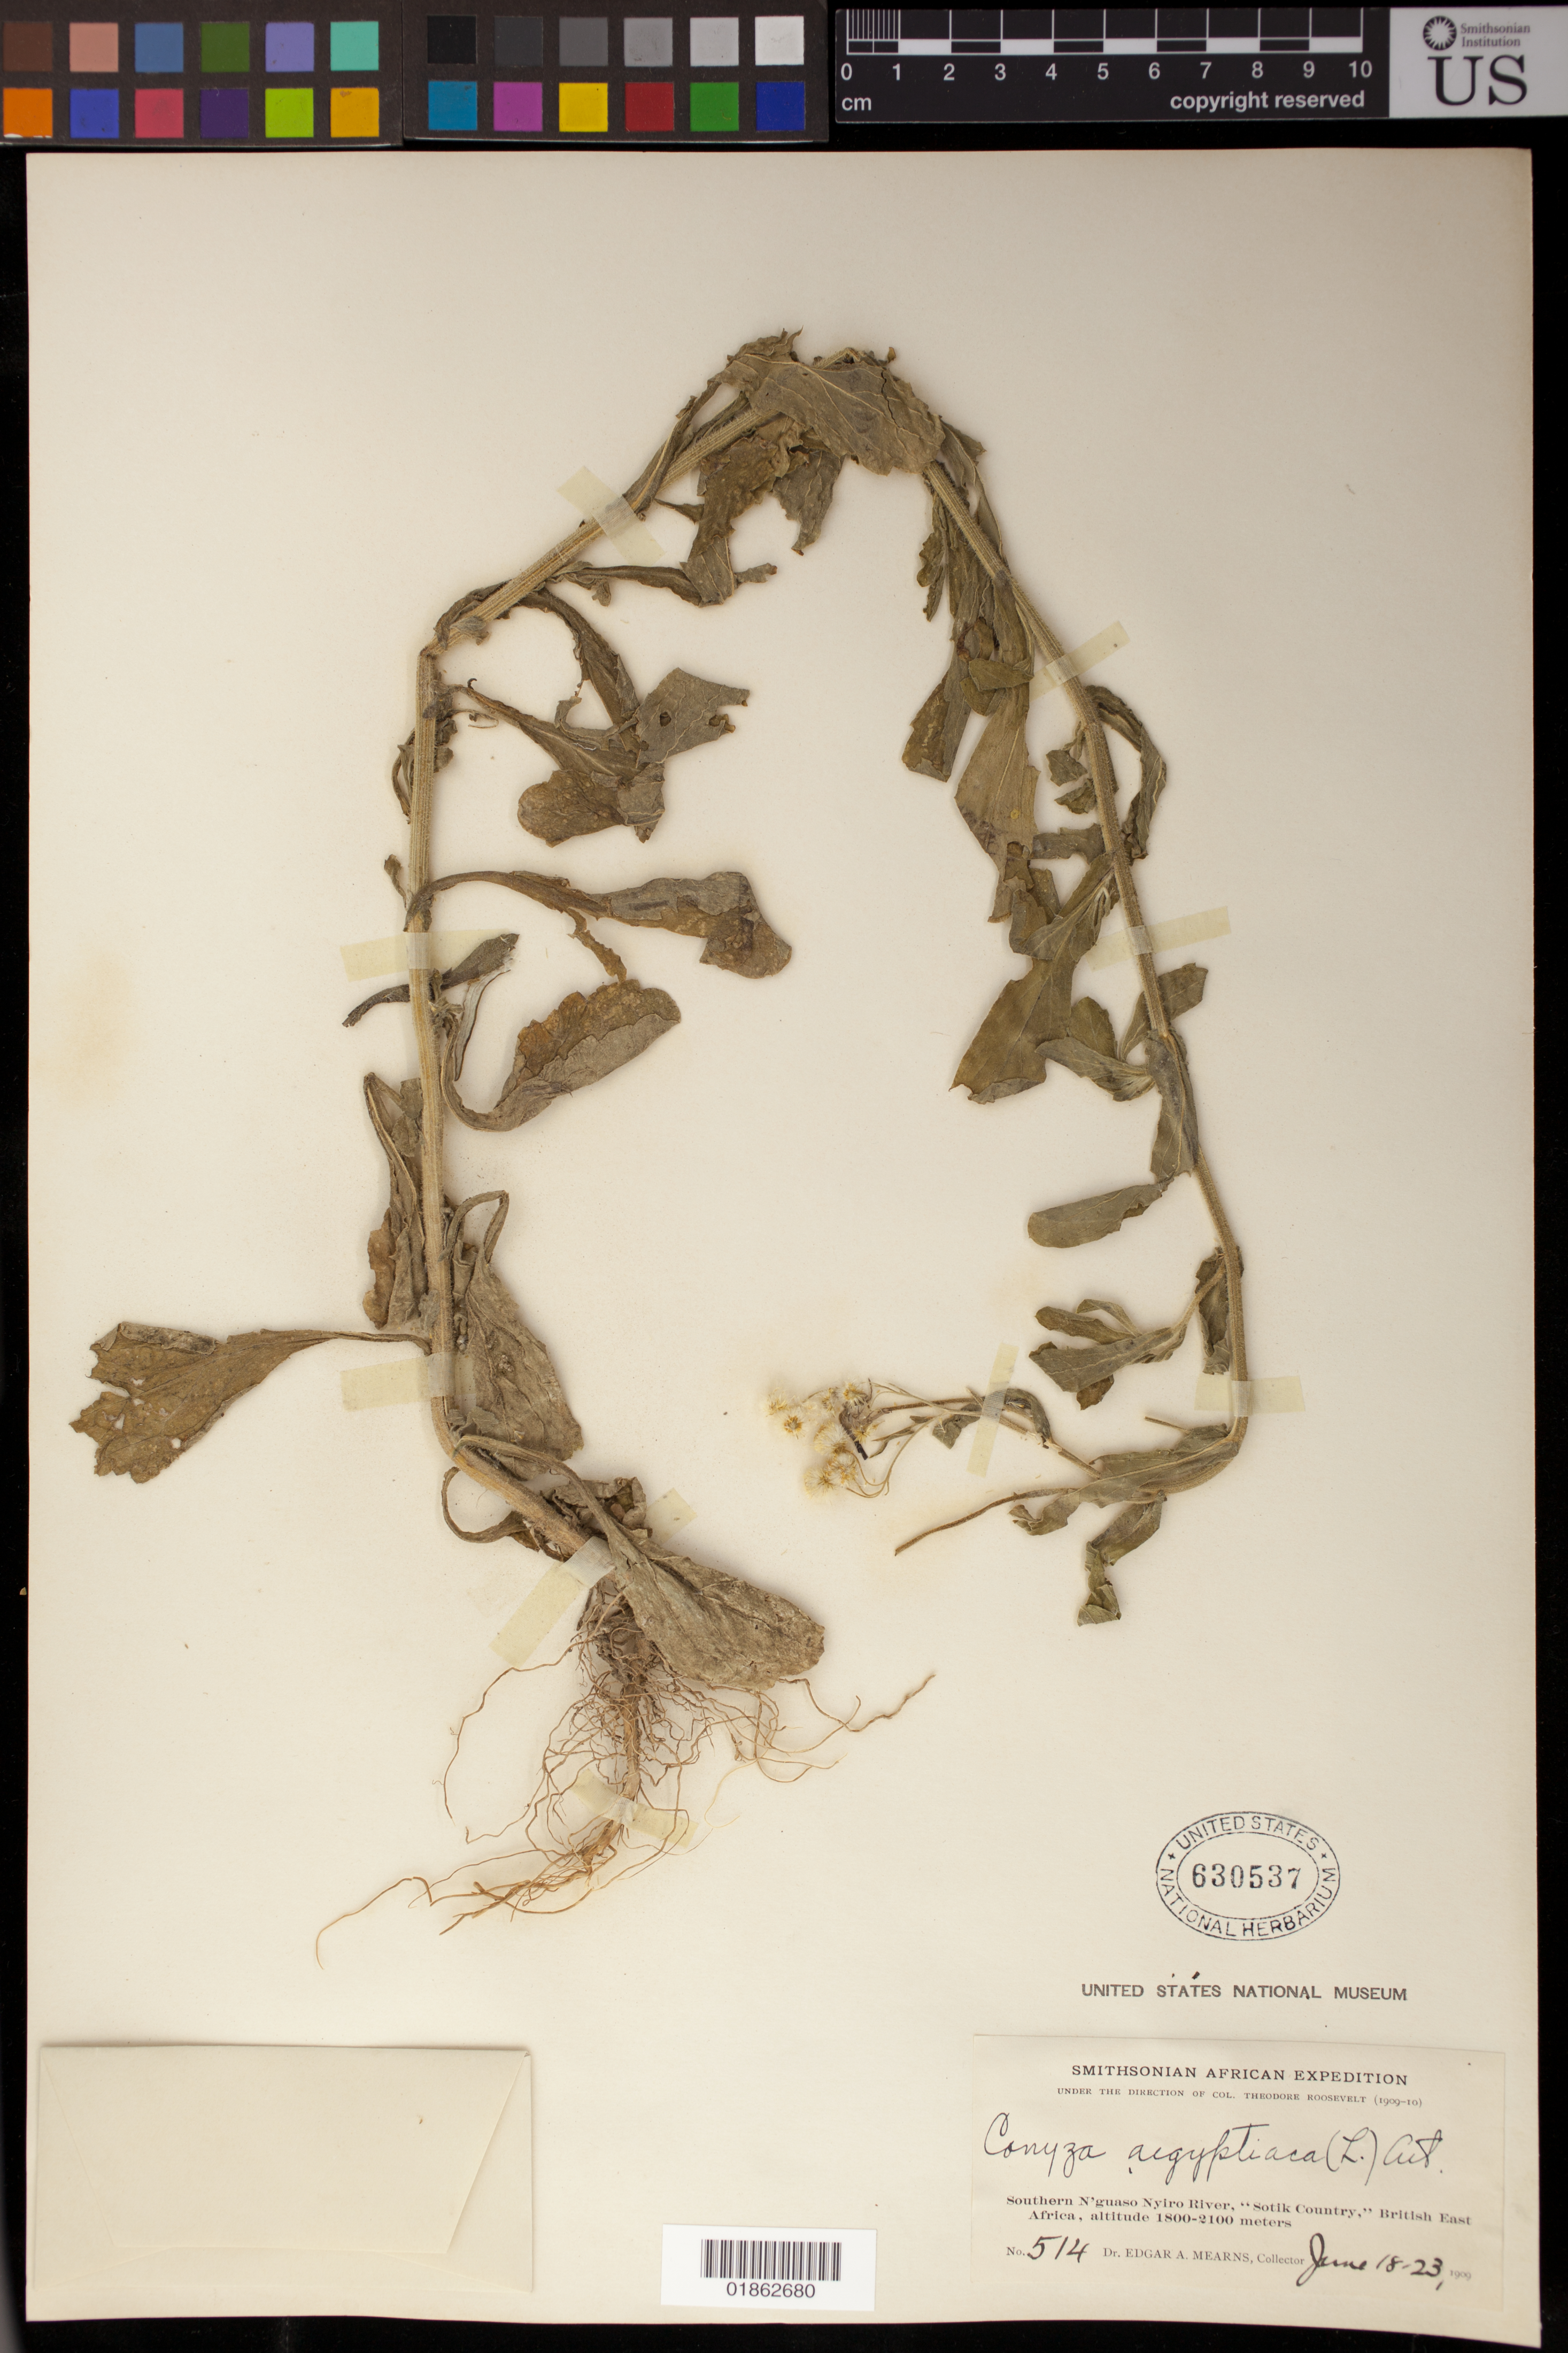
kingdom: Plantae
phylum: Tracheophyta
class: Magnoliopsida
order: Asterales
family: Asteraceae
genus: Conyza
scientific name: Conyza aegyptiaca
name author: (L.) Aiton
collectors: E. A. Mearns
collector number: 514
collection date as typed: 18 Jun 1909 to 23 Jun 1909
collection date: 1909-06-18/1909-06-23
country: Kenya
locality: Southern N'guaso Nyiro River, "Sotik Country", British East Africa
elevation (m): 1800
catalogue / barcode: US 630537